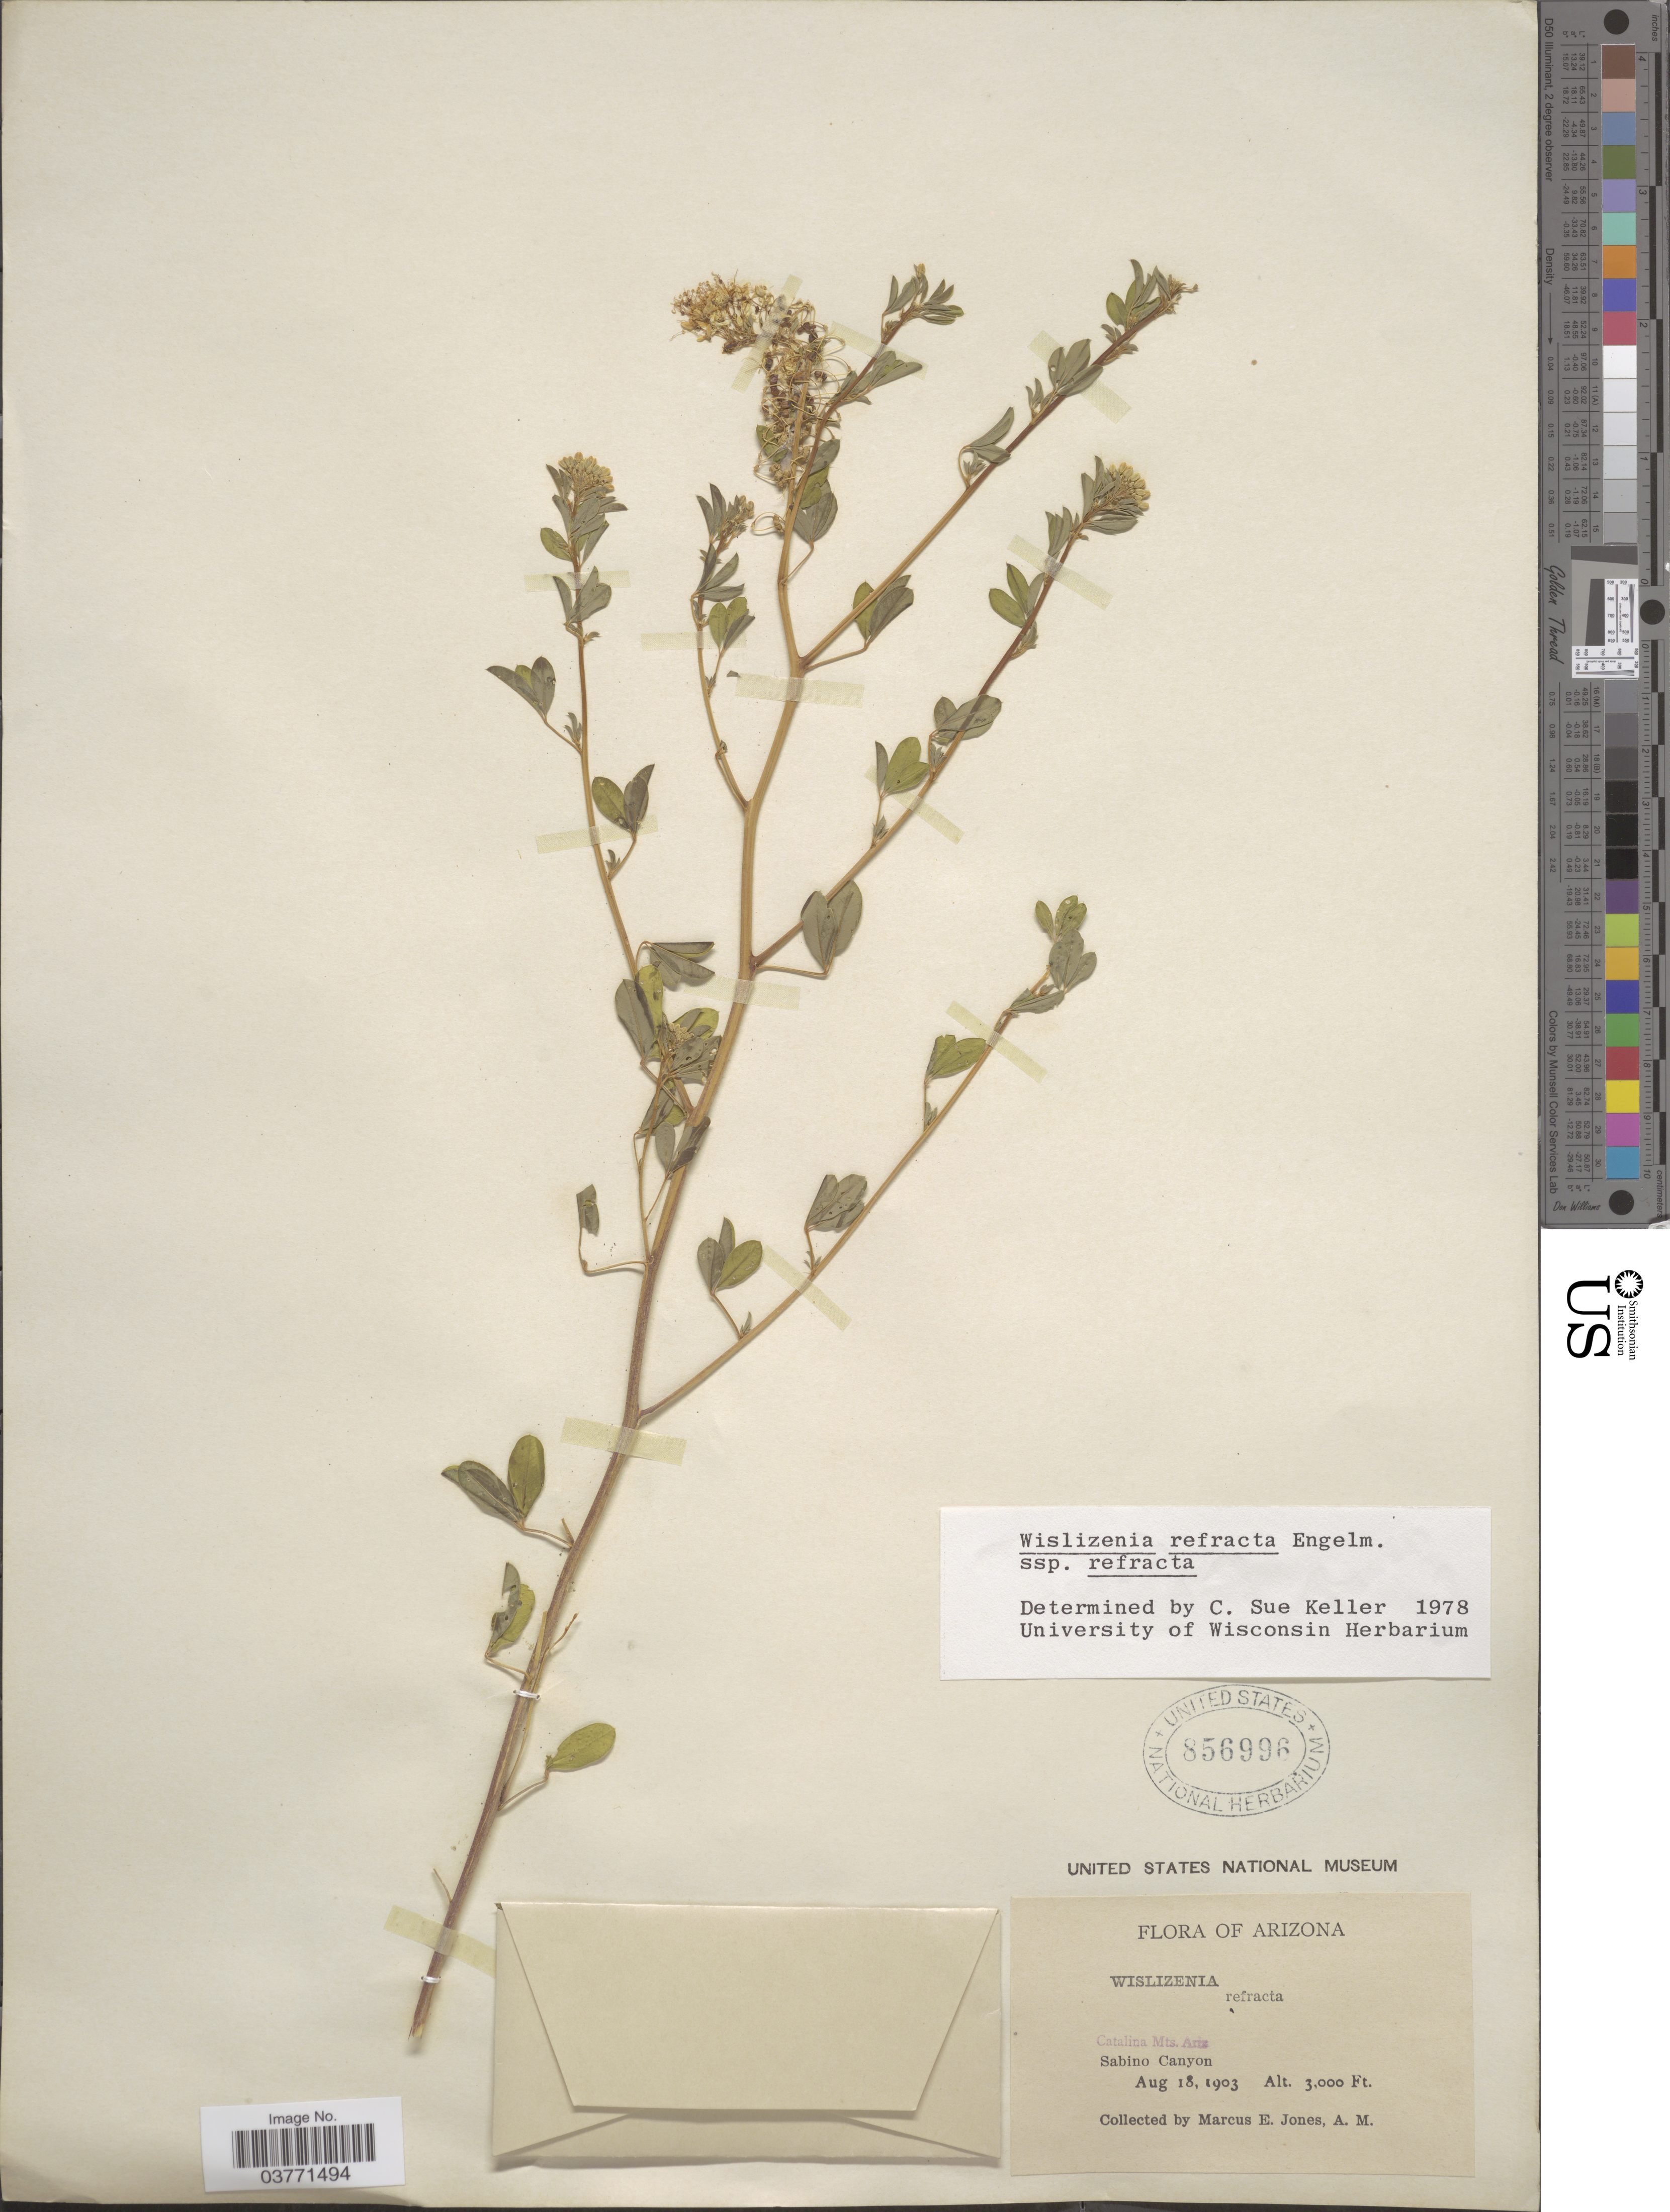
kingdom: Plantae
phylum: Tracheophyta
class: Magnoliopsida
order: Brassicales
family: Cleomaceae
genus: Cleomella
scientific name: Cleomella refracta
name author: (Engelm.) J.C. Hall & Roalson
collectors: M. E. Jones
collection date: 1903-08-18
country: United States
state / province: Arizona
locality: Catalina Mts. Sabino Canyon.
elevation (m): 914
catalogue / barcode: US 856996